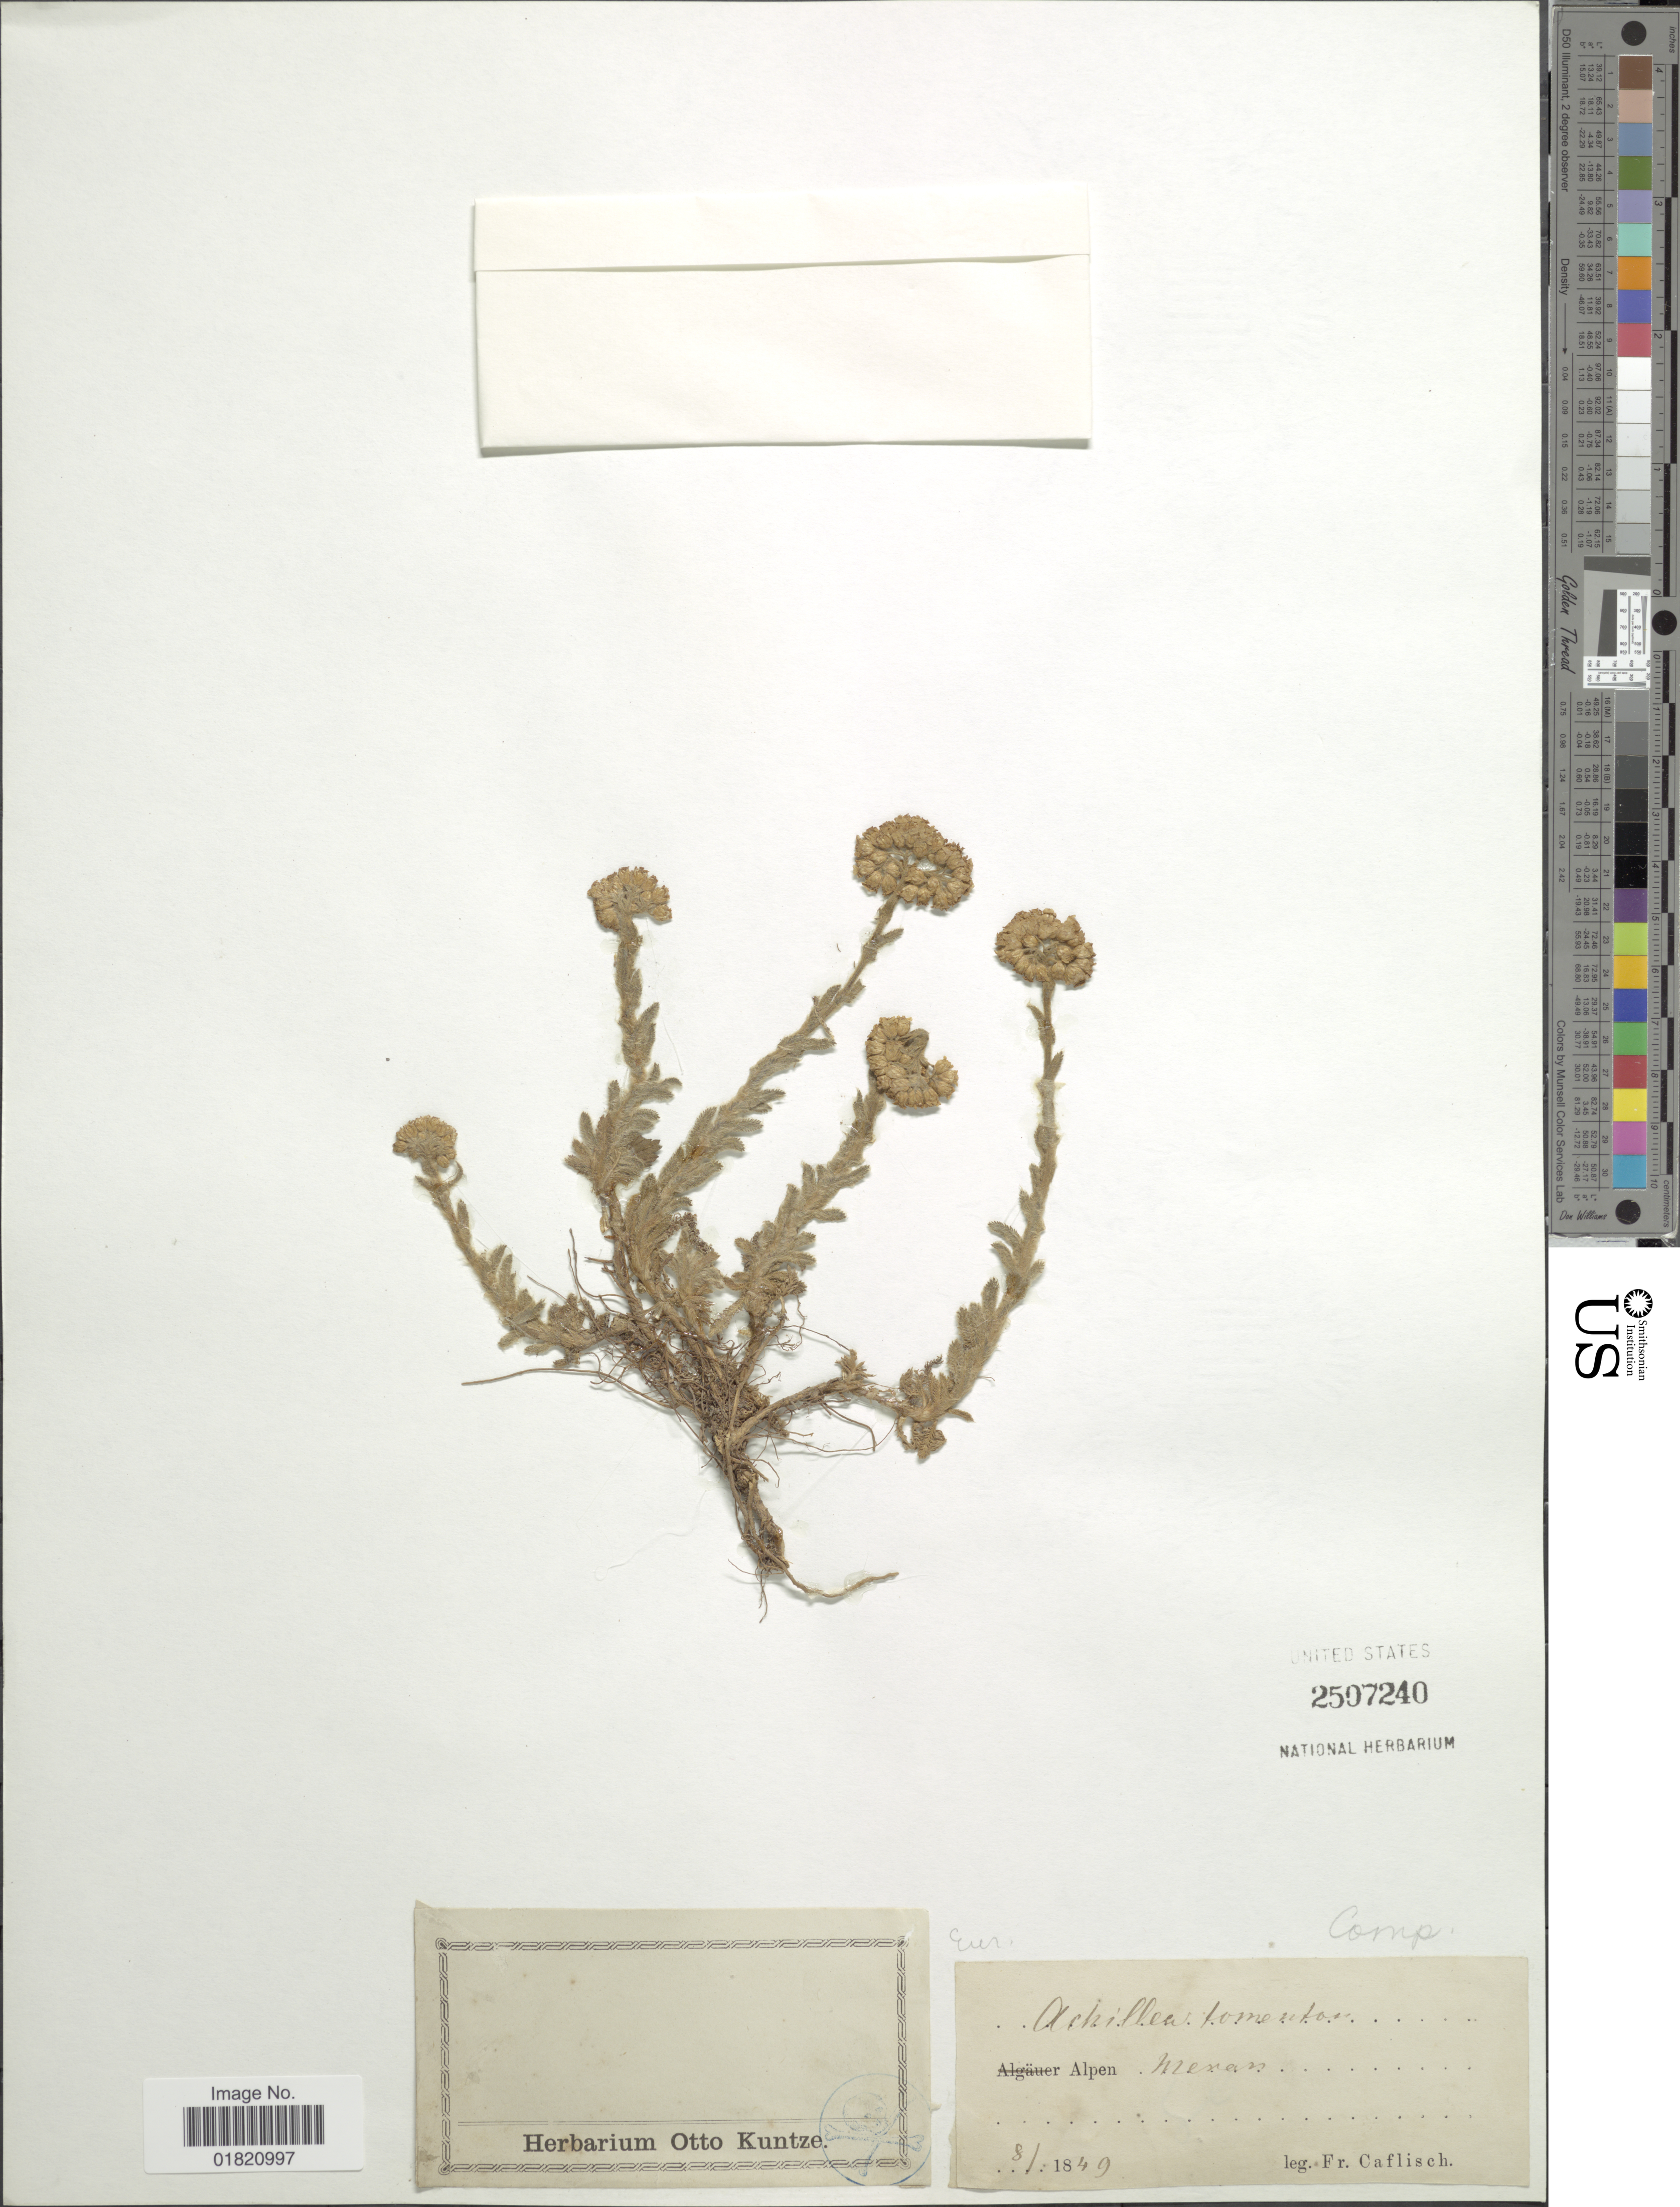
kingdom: Plantae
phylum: Tracheophyta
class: Magnoliopsida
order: Asterales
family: Asteraceae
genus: Achillea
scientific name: Achillea tomentosa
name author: L.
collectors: J. F. Caflisch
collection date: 1849-08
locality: Alpen Mexan. Eur.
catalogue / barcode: US 2507240